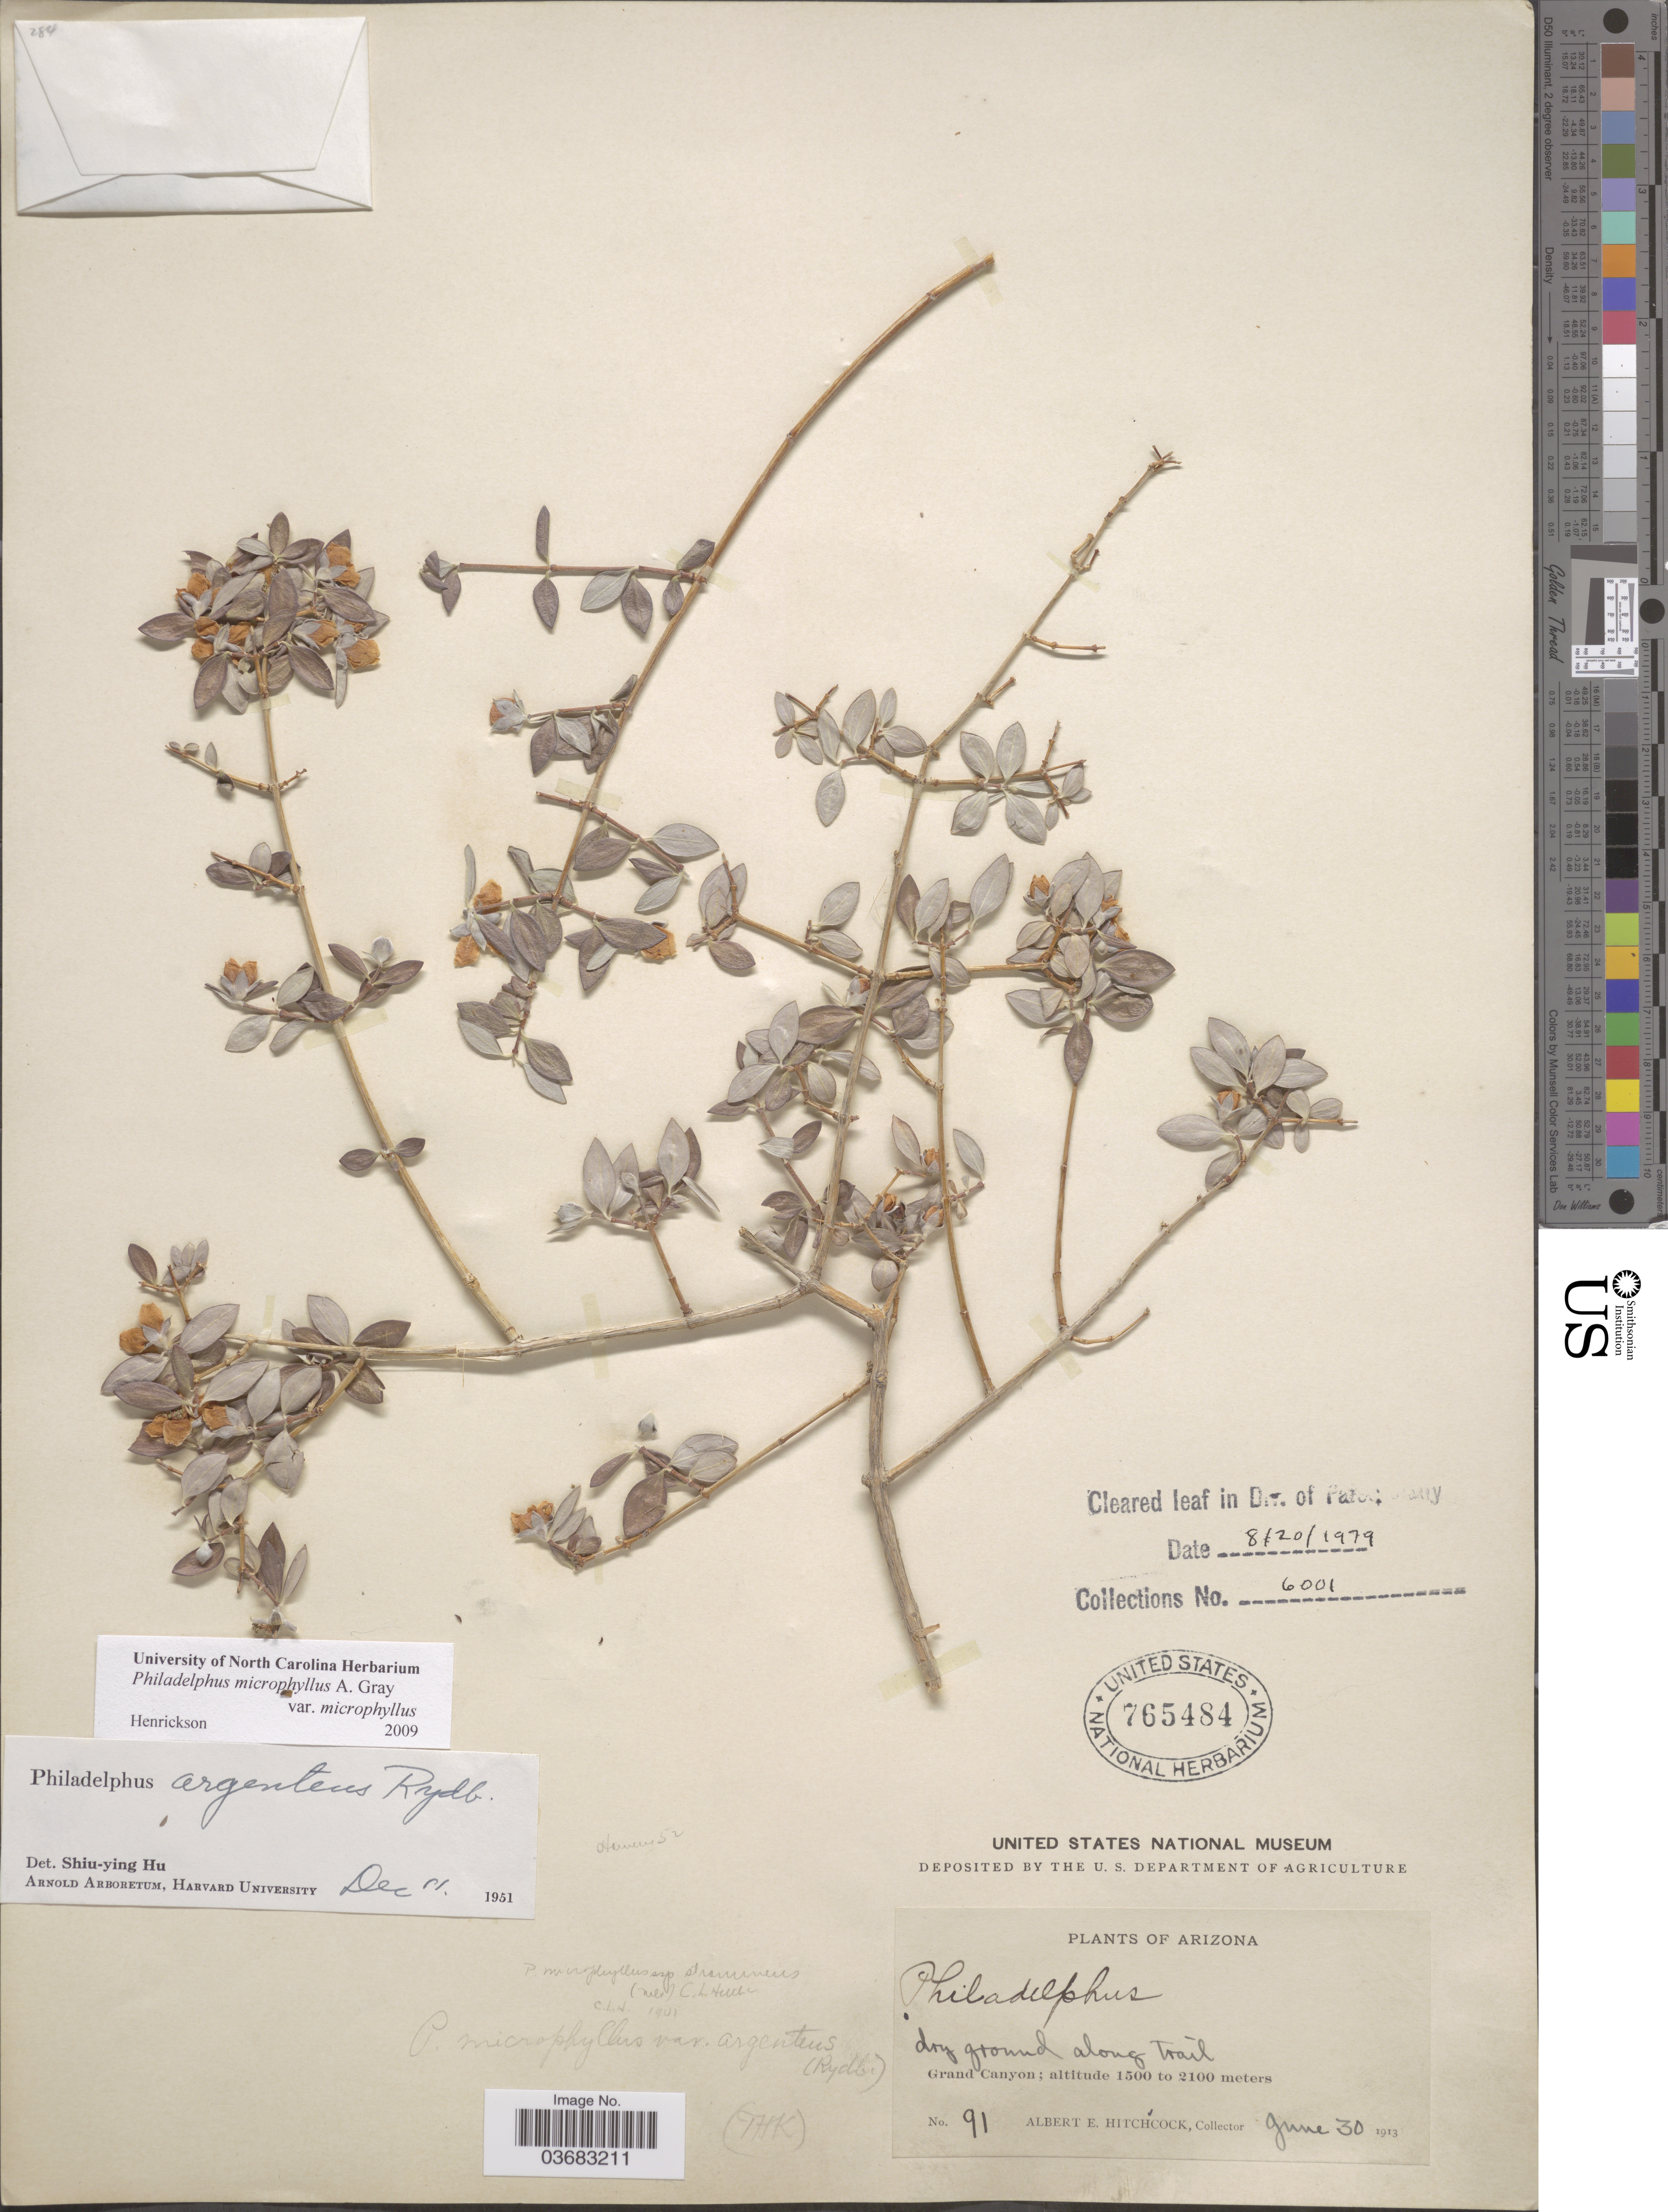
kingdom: Plantae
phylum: Tracheophyta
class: Magnoliopsida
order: Cornales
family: Hydrangeaceae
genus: Philadelphus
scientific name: Philadelphus microphyllus var. microphyllus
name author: A. Gray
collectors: A. Hitchcock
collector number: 91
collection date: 1913-06-30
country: United States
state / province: Arizona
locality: Grand Canyon.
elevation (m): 1500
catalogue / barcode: US 765484